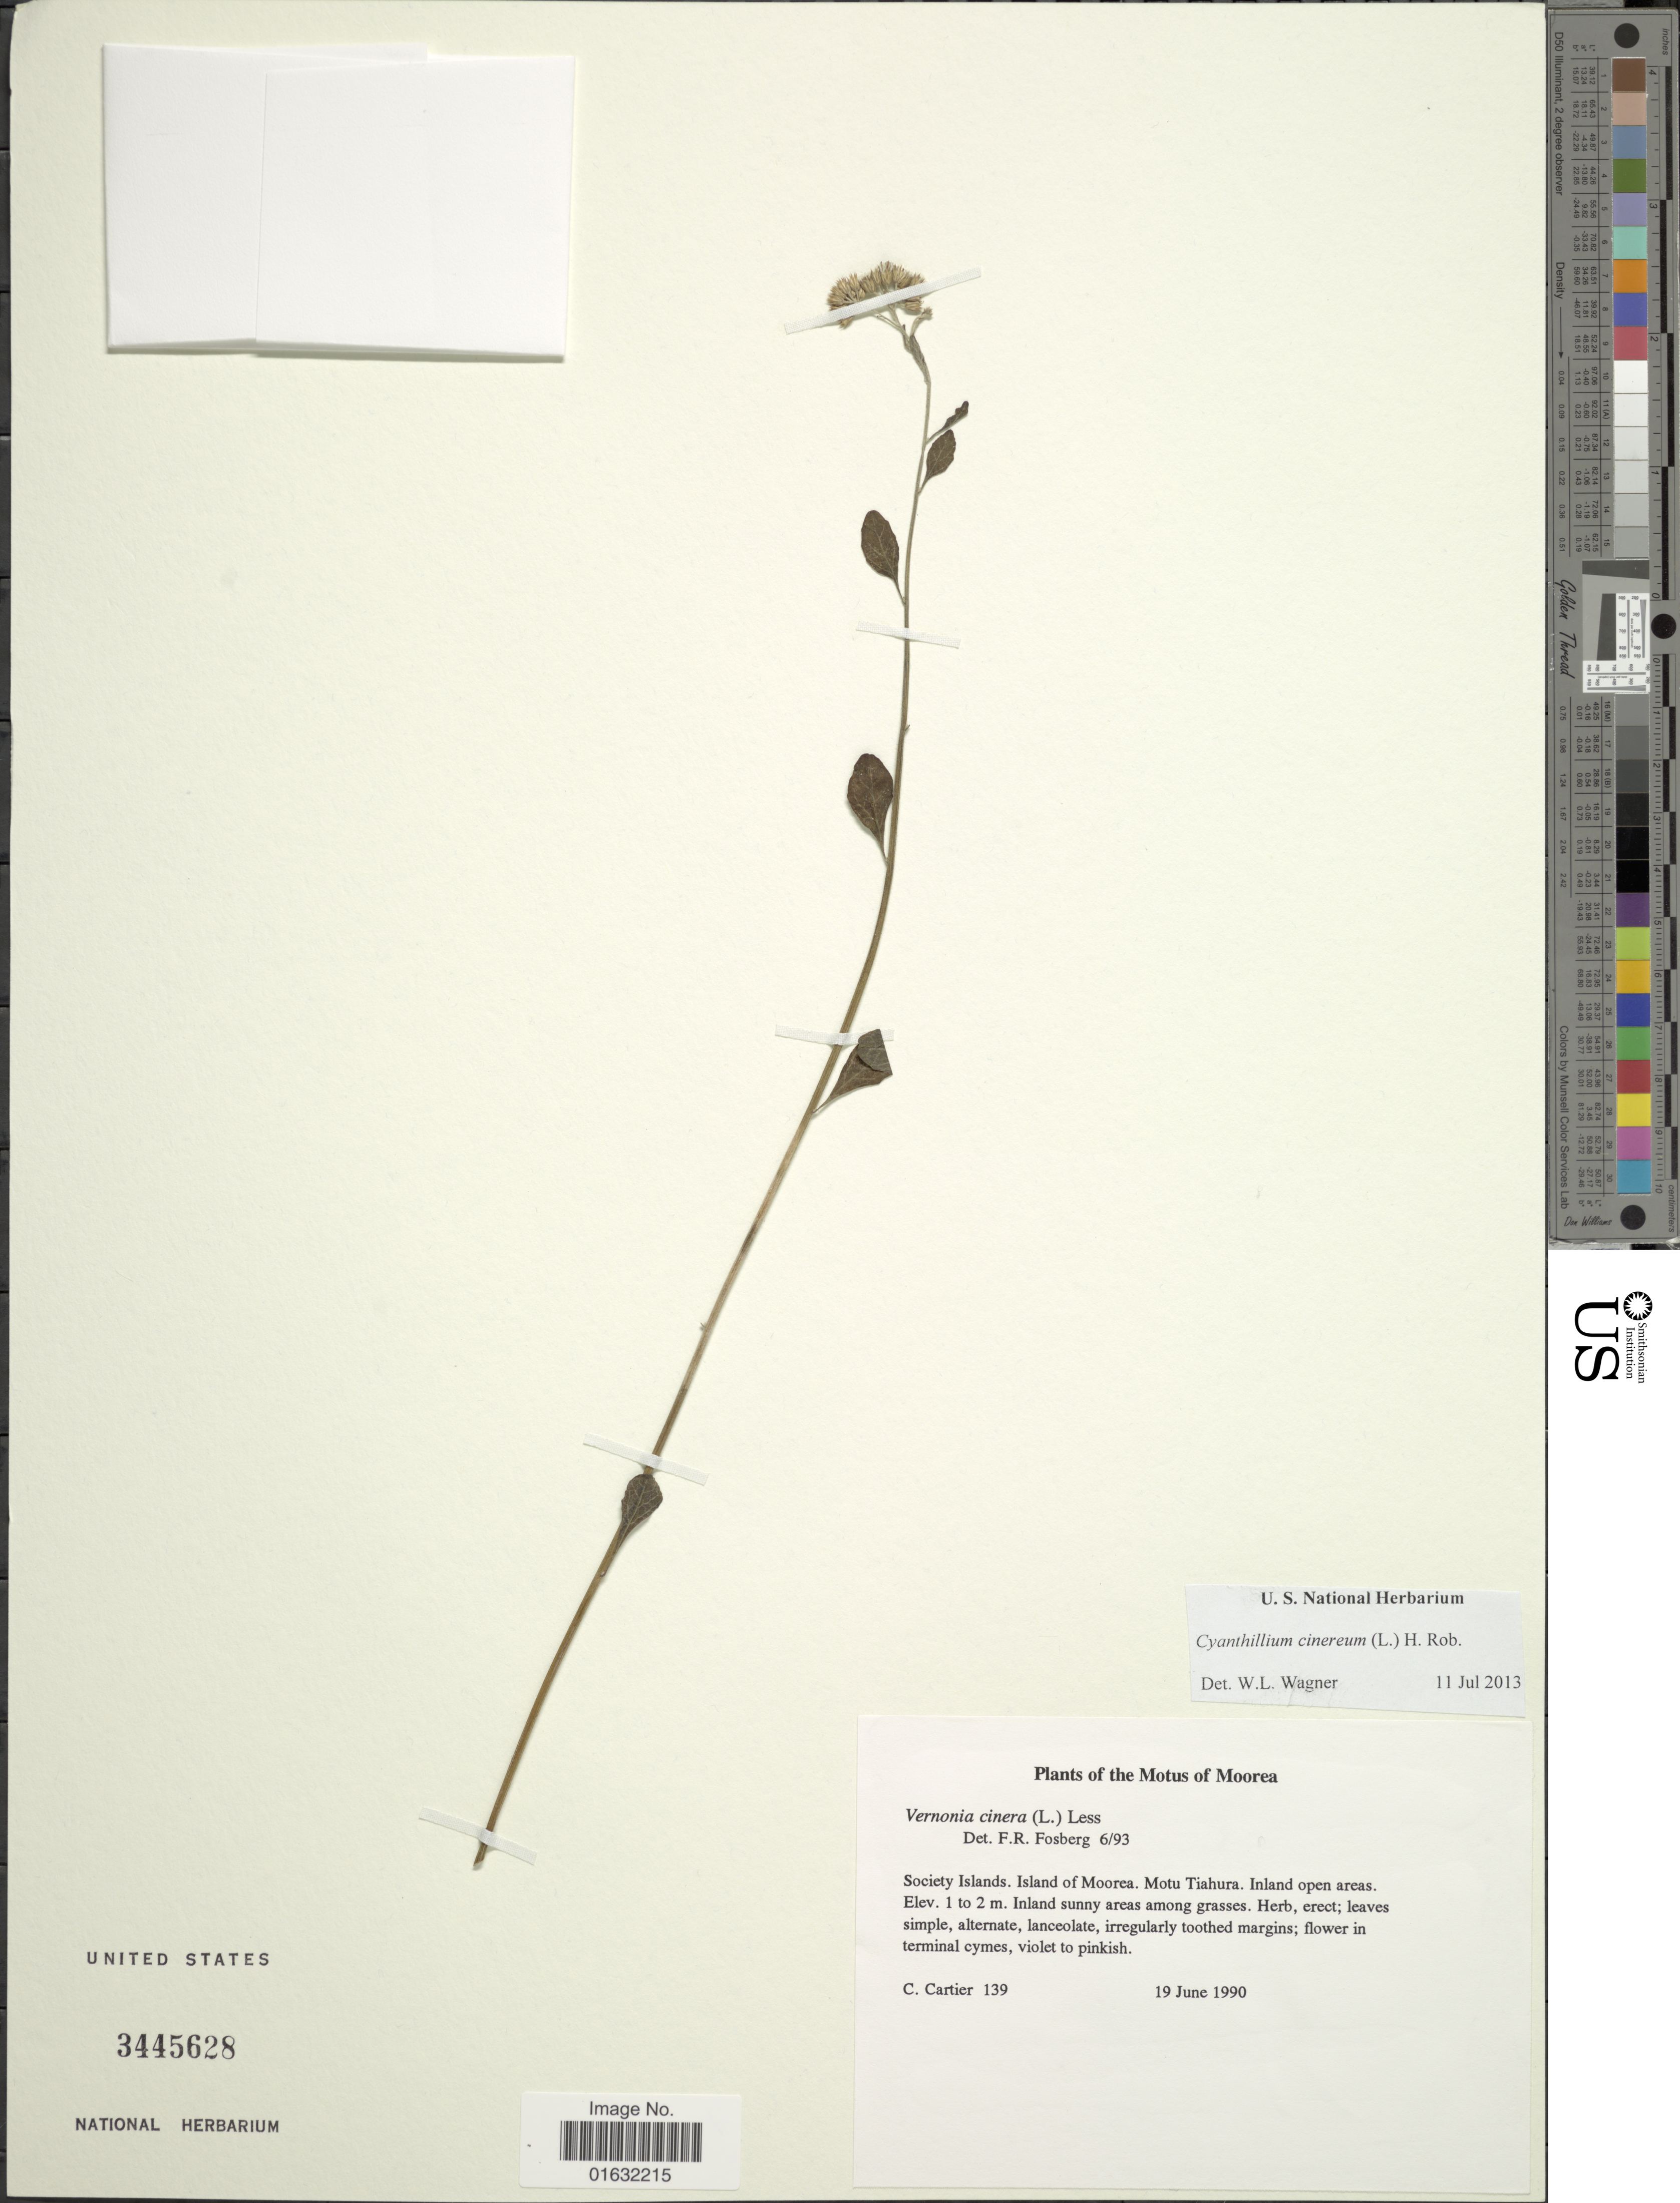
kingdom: Plantae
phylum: Tracheophyta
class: Magnoliopsida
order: Asterales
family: Asteraceae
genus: Cyanthillium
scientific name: Cyanthillium cinereum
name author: (L.) H. Rob.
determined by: Wagner, W. L., (BOT), Smithsonian Institution - National Museum of Natural History (UNITED STATES)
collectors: C. Cartier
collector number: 139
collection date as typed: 19 Jun 1990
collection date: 1990-06-19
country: French Polynesia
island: Moorea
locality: Inland open area, Tiahura [Society Is.]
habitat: Inland sunny areas among grasses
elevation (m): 1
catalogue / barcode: US 3445628